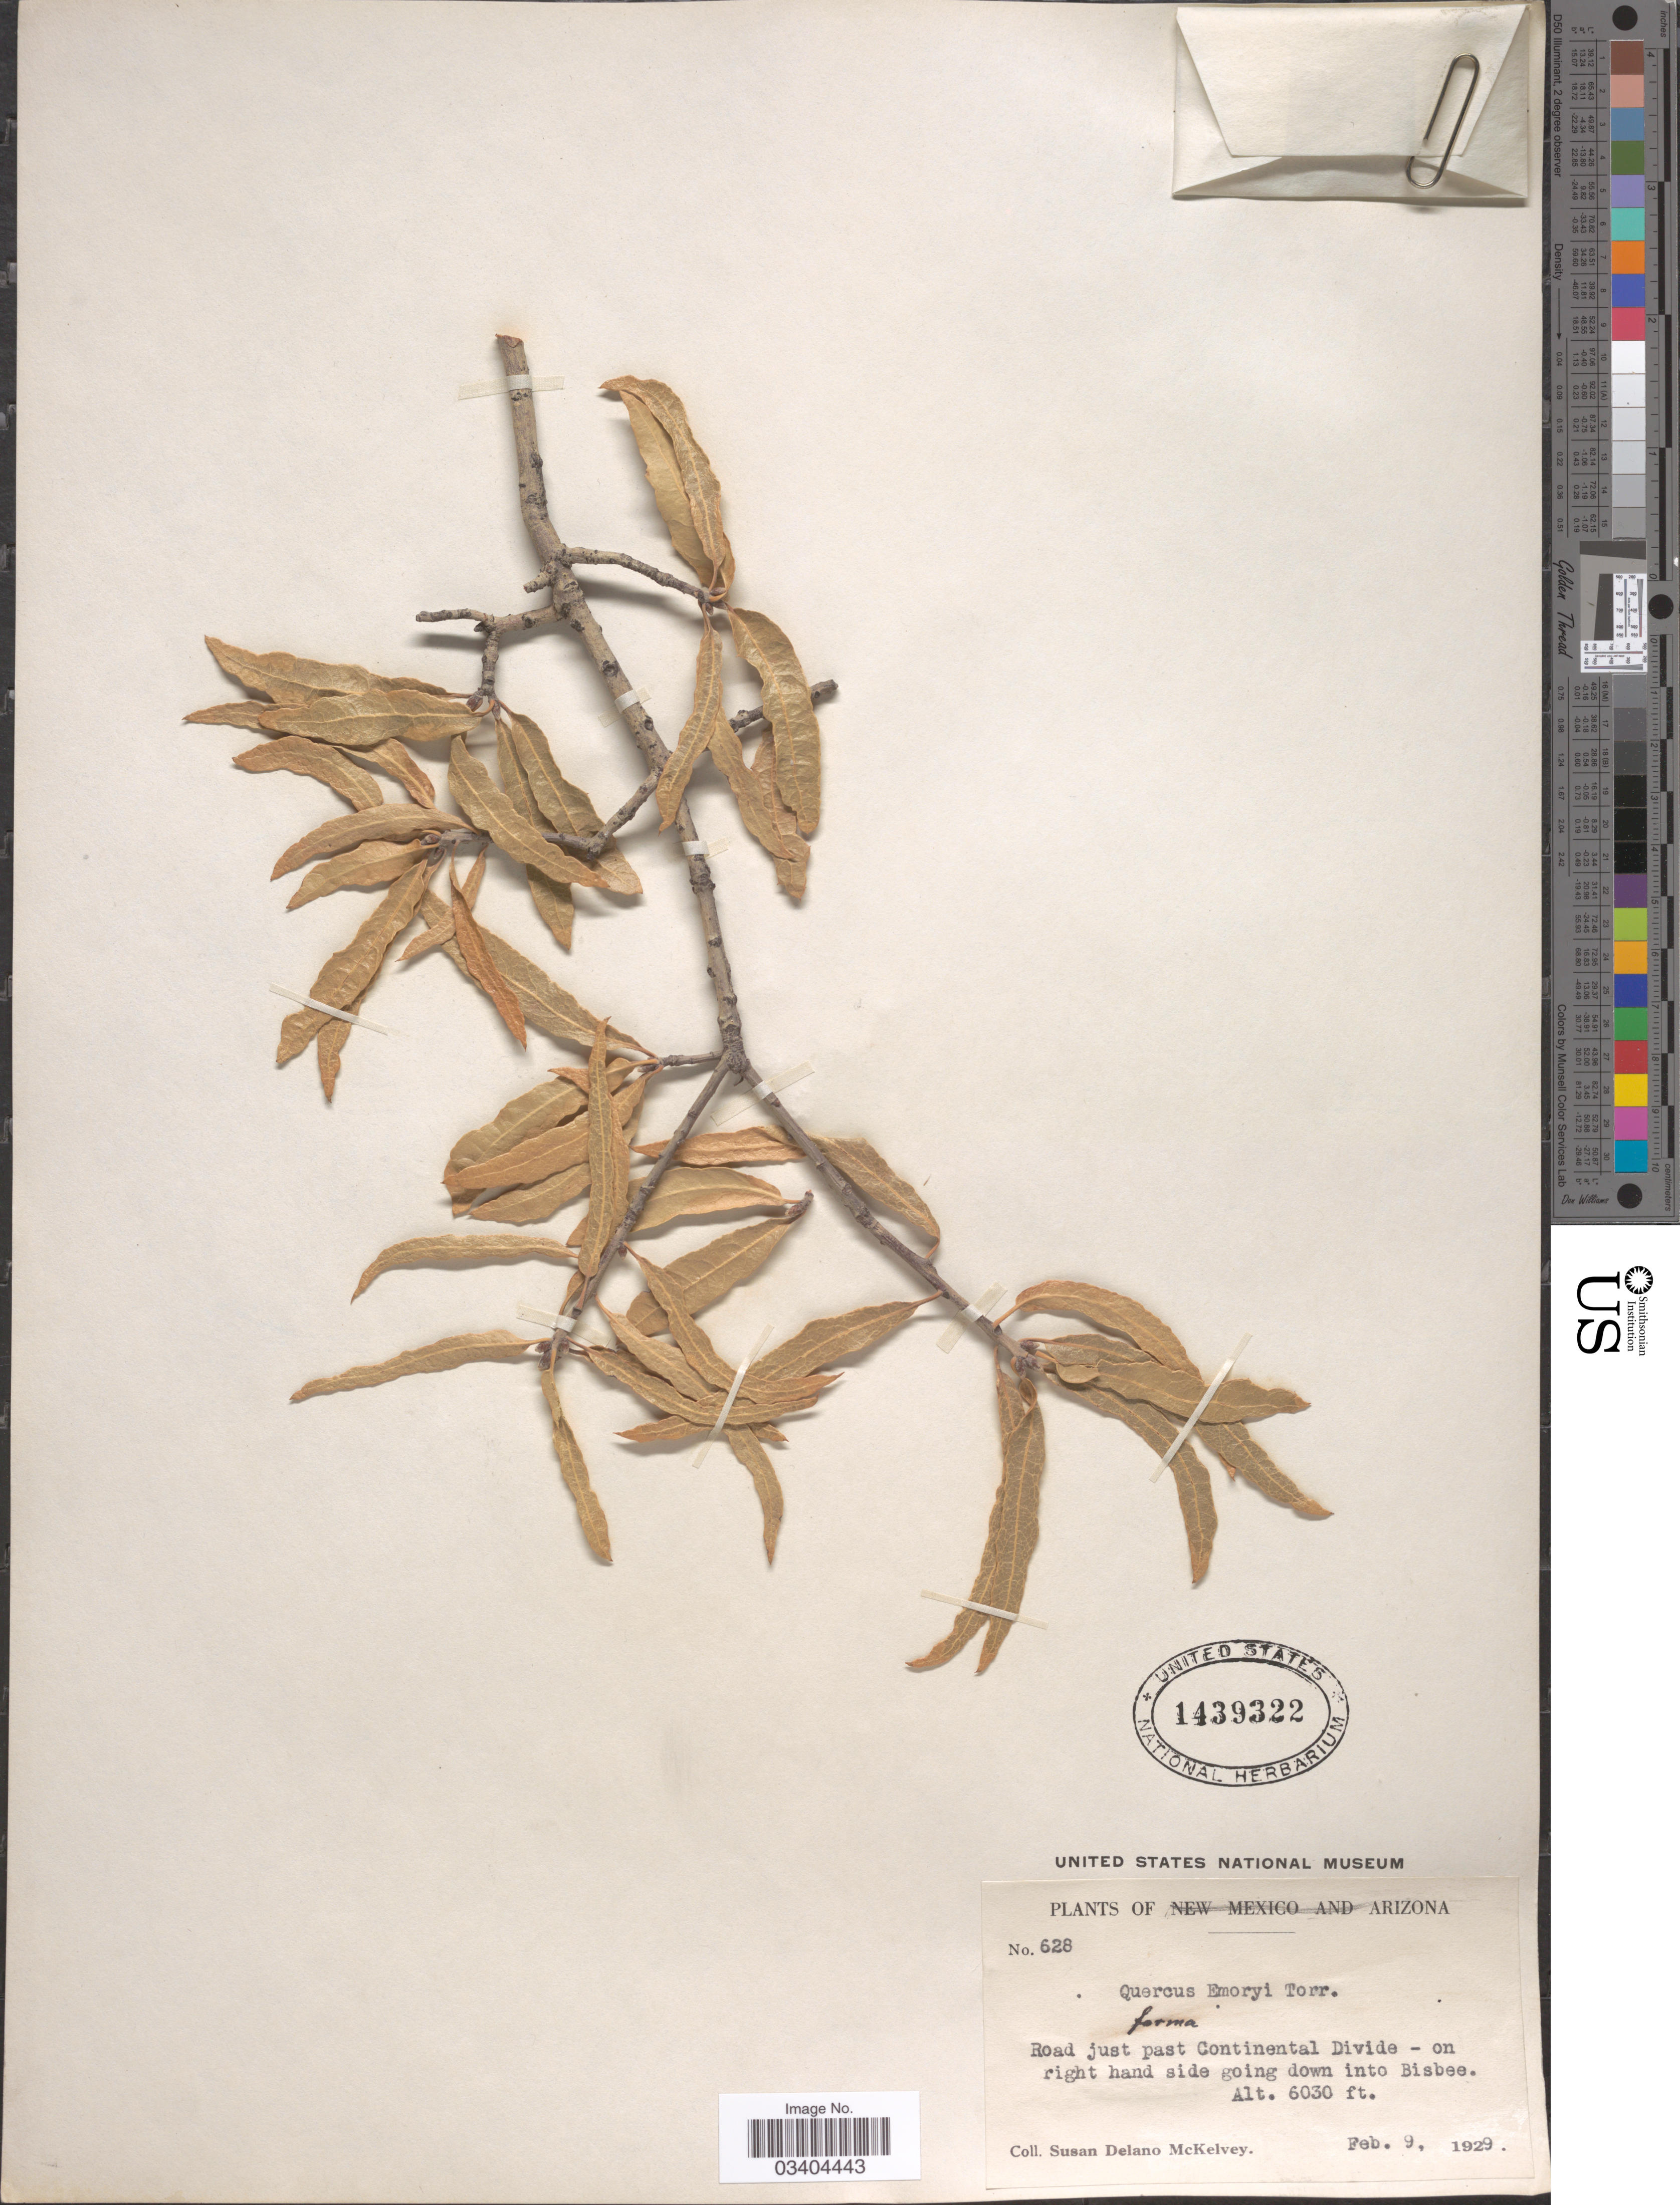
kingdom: Plantae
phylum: Tracheophyta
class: Magnoliopsida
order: Fagales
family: Fagaceae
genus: Quercus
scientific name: Quercus emoryi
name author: Torr. in Emory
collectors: S. A. McKelvey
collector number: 628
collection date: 1929-02-09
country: United States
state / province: Arizona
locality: Road just Continental Divide - on right hand site going down into Bisbee.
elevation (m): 1838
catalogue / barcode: US 1439322